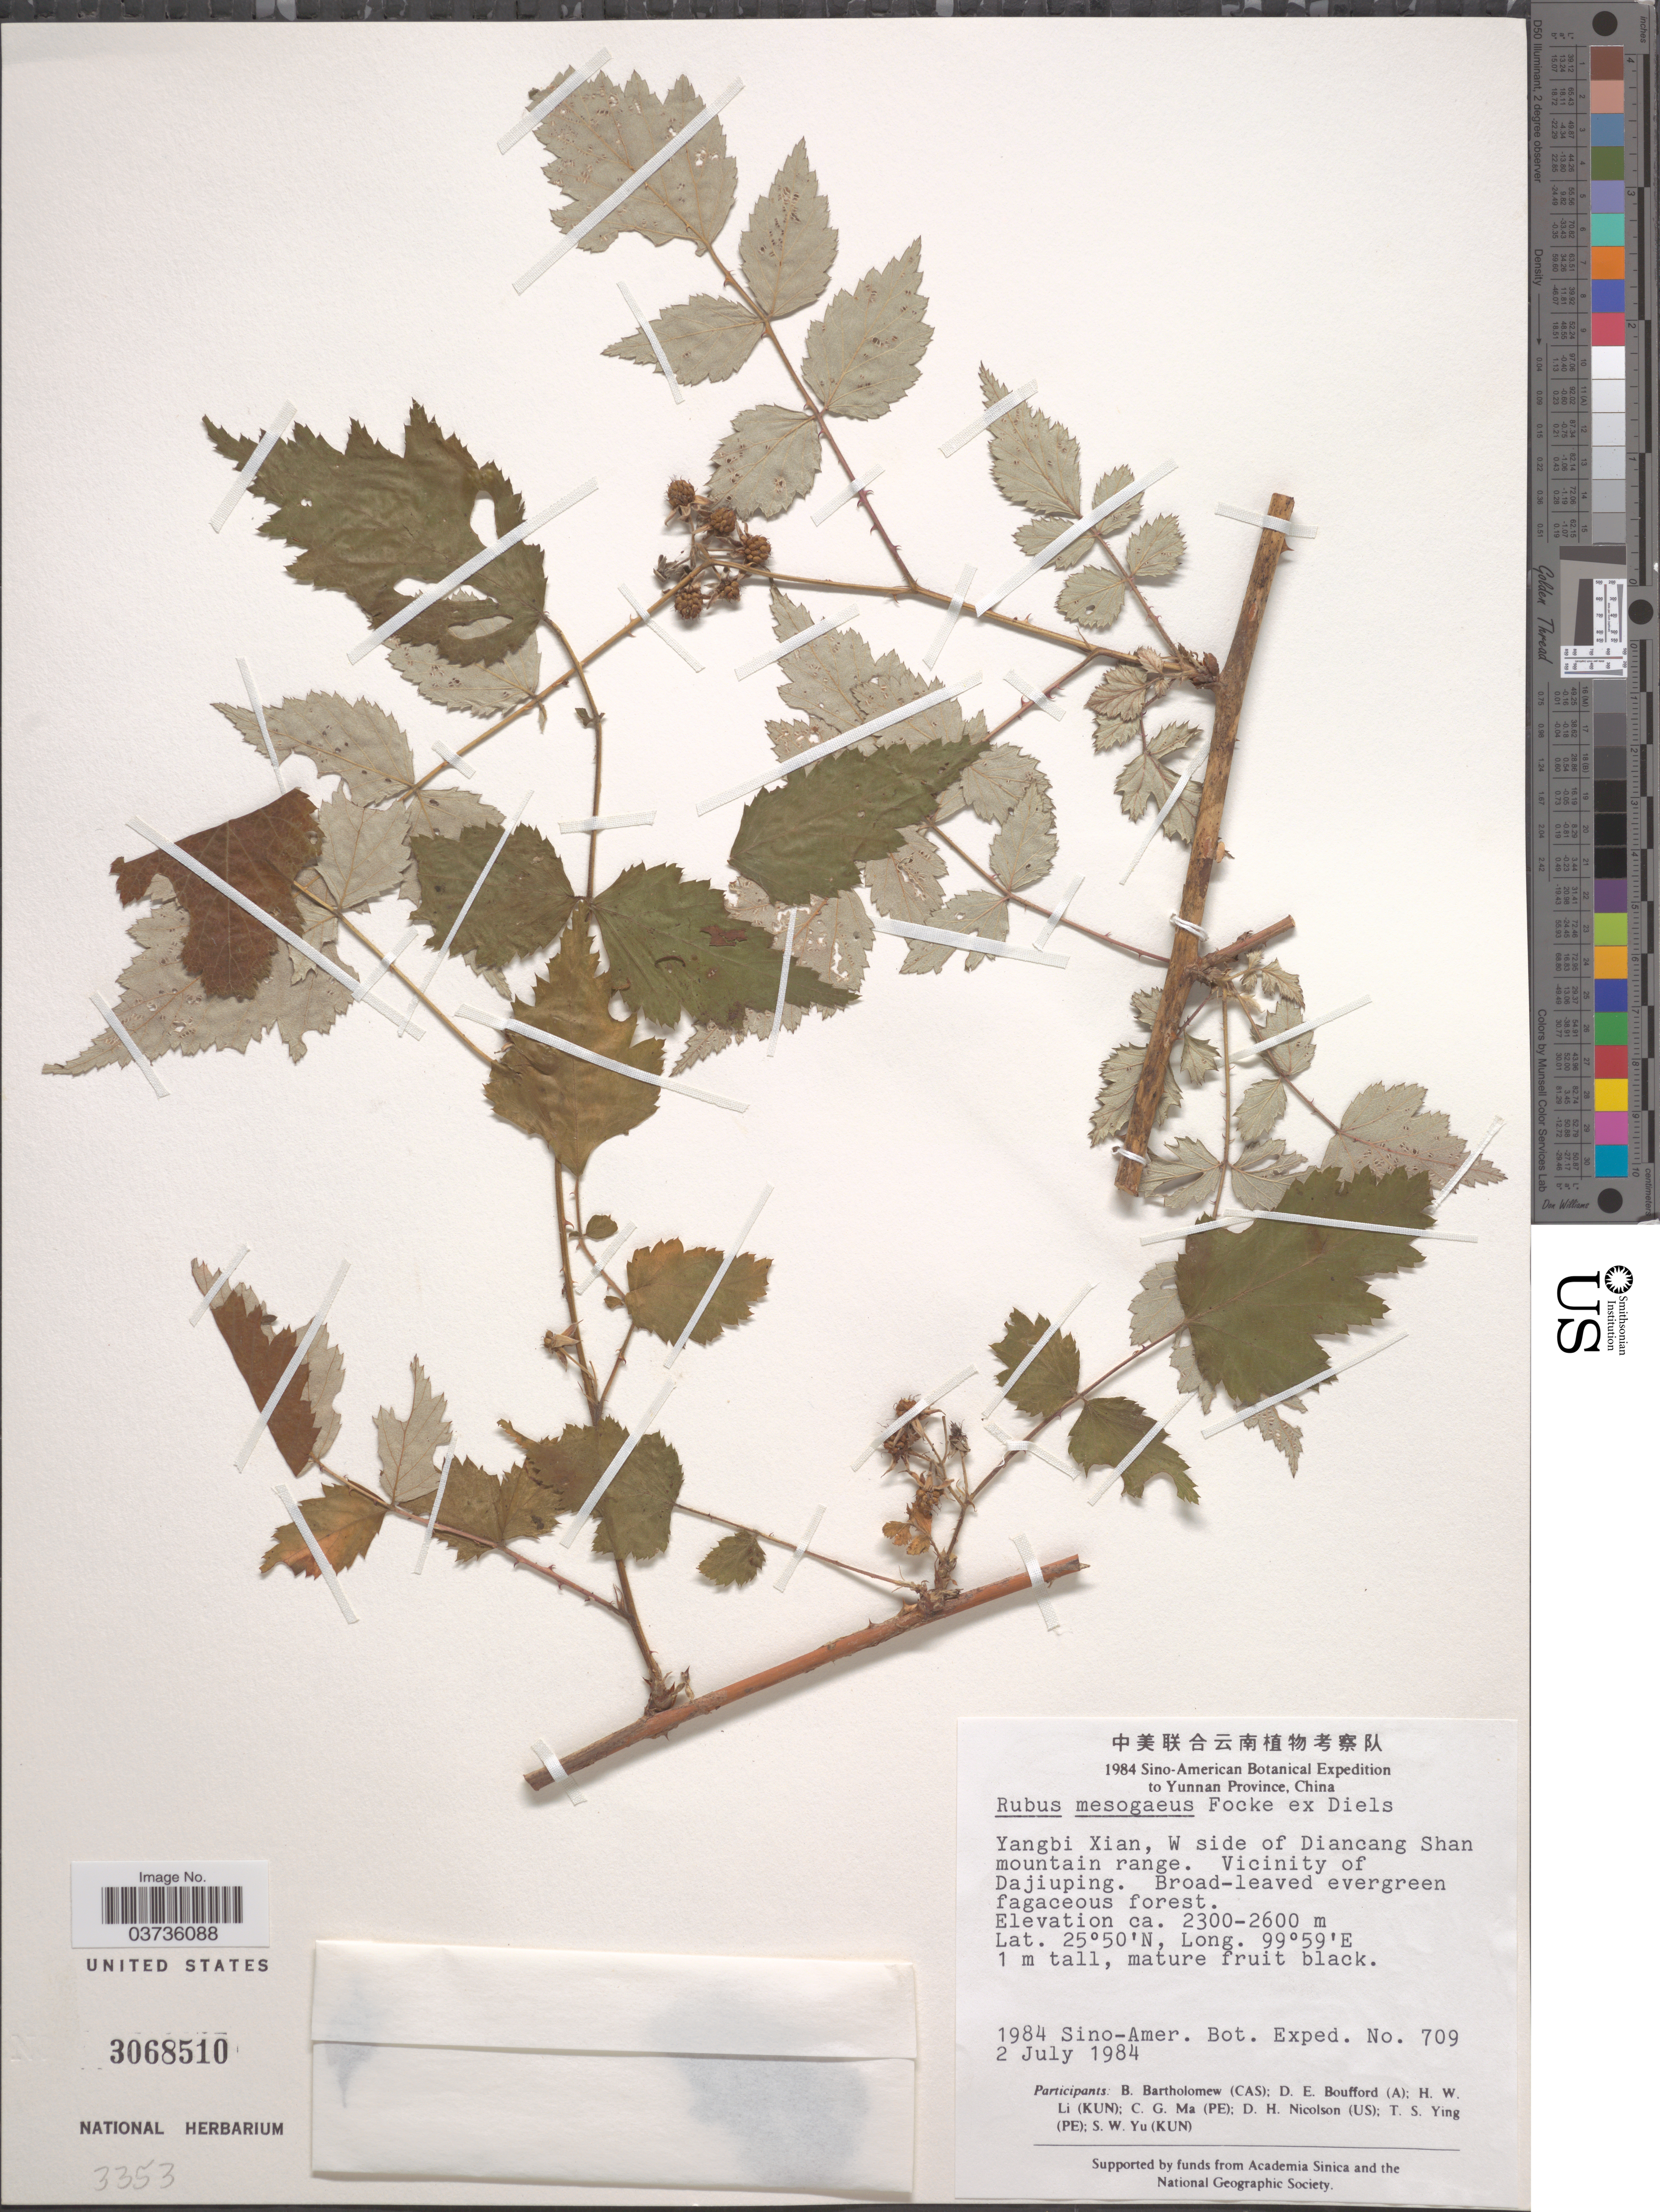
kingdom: Plantae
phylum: Tracheophyta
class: Magnoliopsida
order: Rosales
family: Rosaceae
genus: Rubus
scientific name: Rubus mesogaeus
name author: Focke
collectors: B. Bartholomew, D. E. Boufford, H. W. Li, C. Ma & et al.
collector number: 709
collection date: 1984-07-02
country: China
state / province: Yunnan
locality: Yangbi Xian, W side of Diancang Shan mountain range. Vicinity of Dajiuping.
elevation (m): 2300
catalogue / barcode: US 3068510